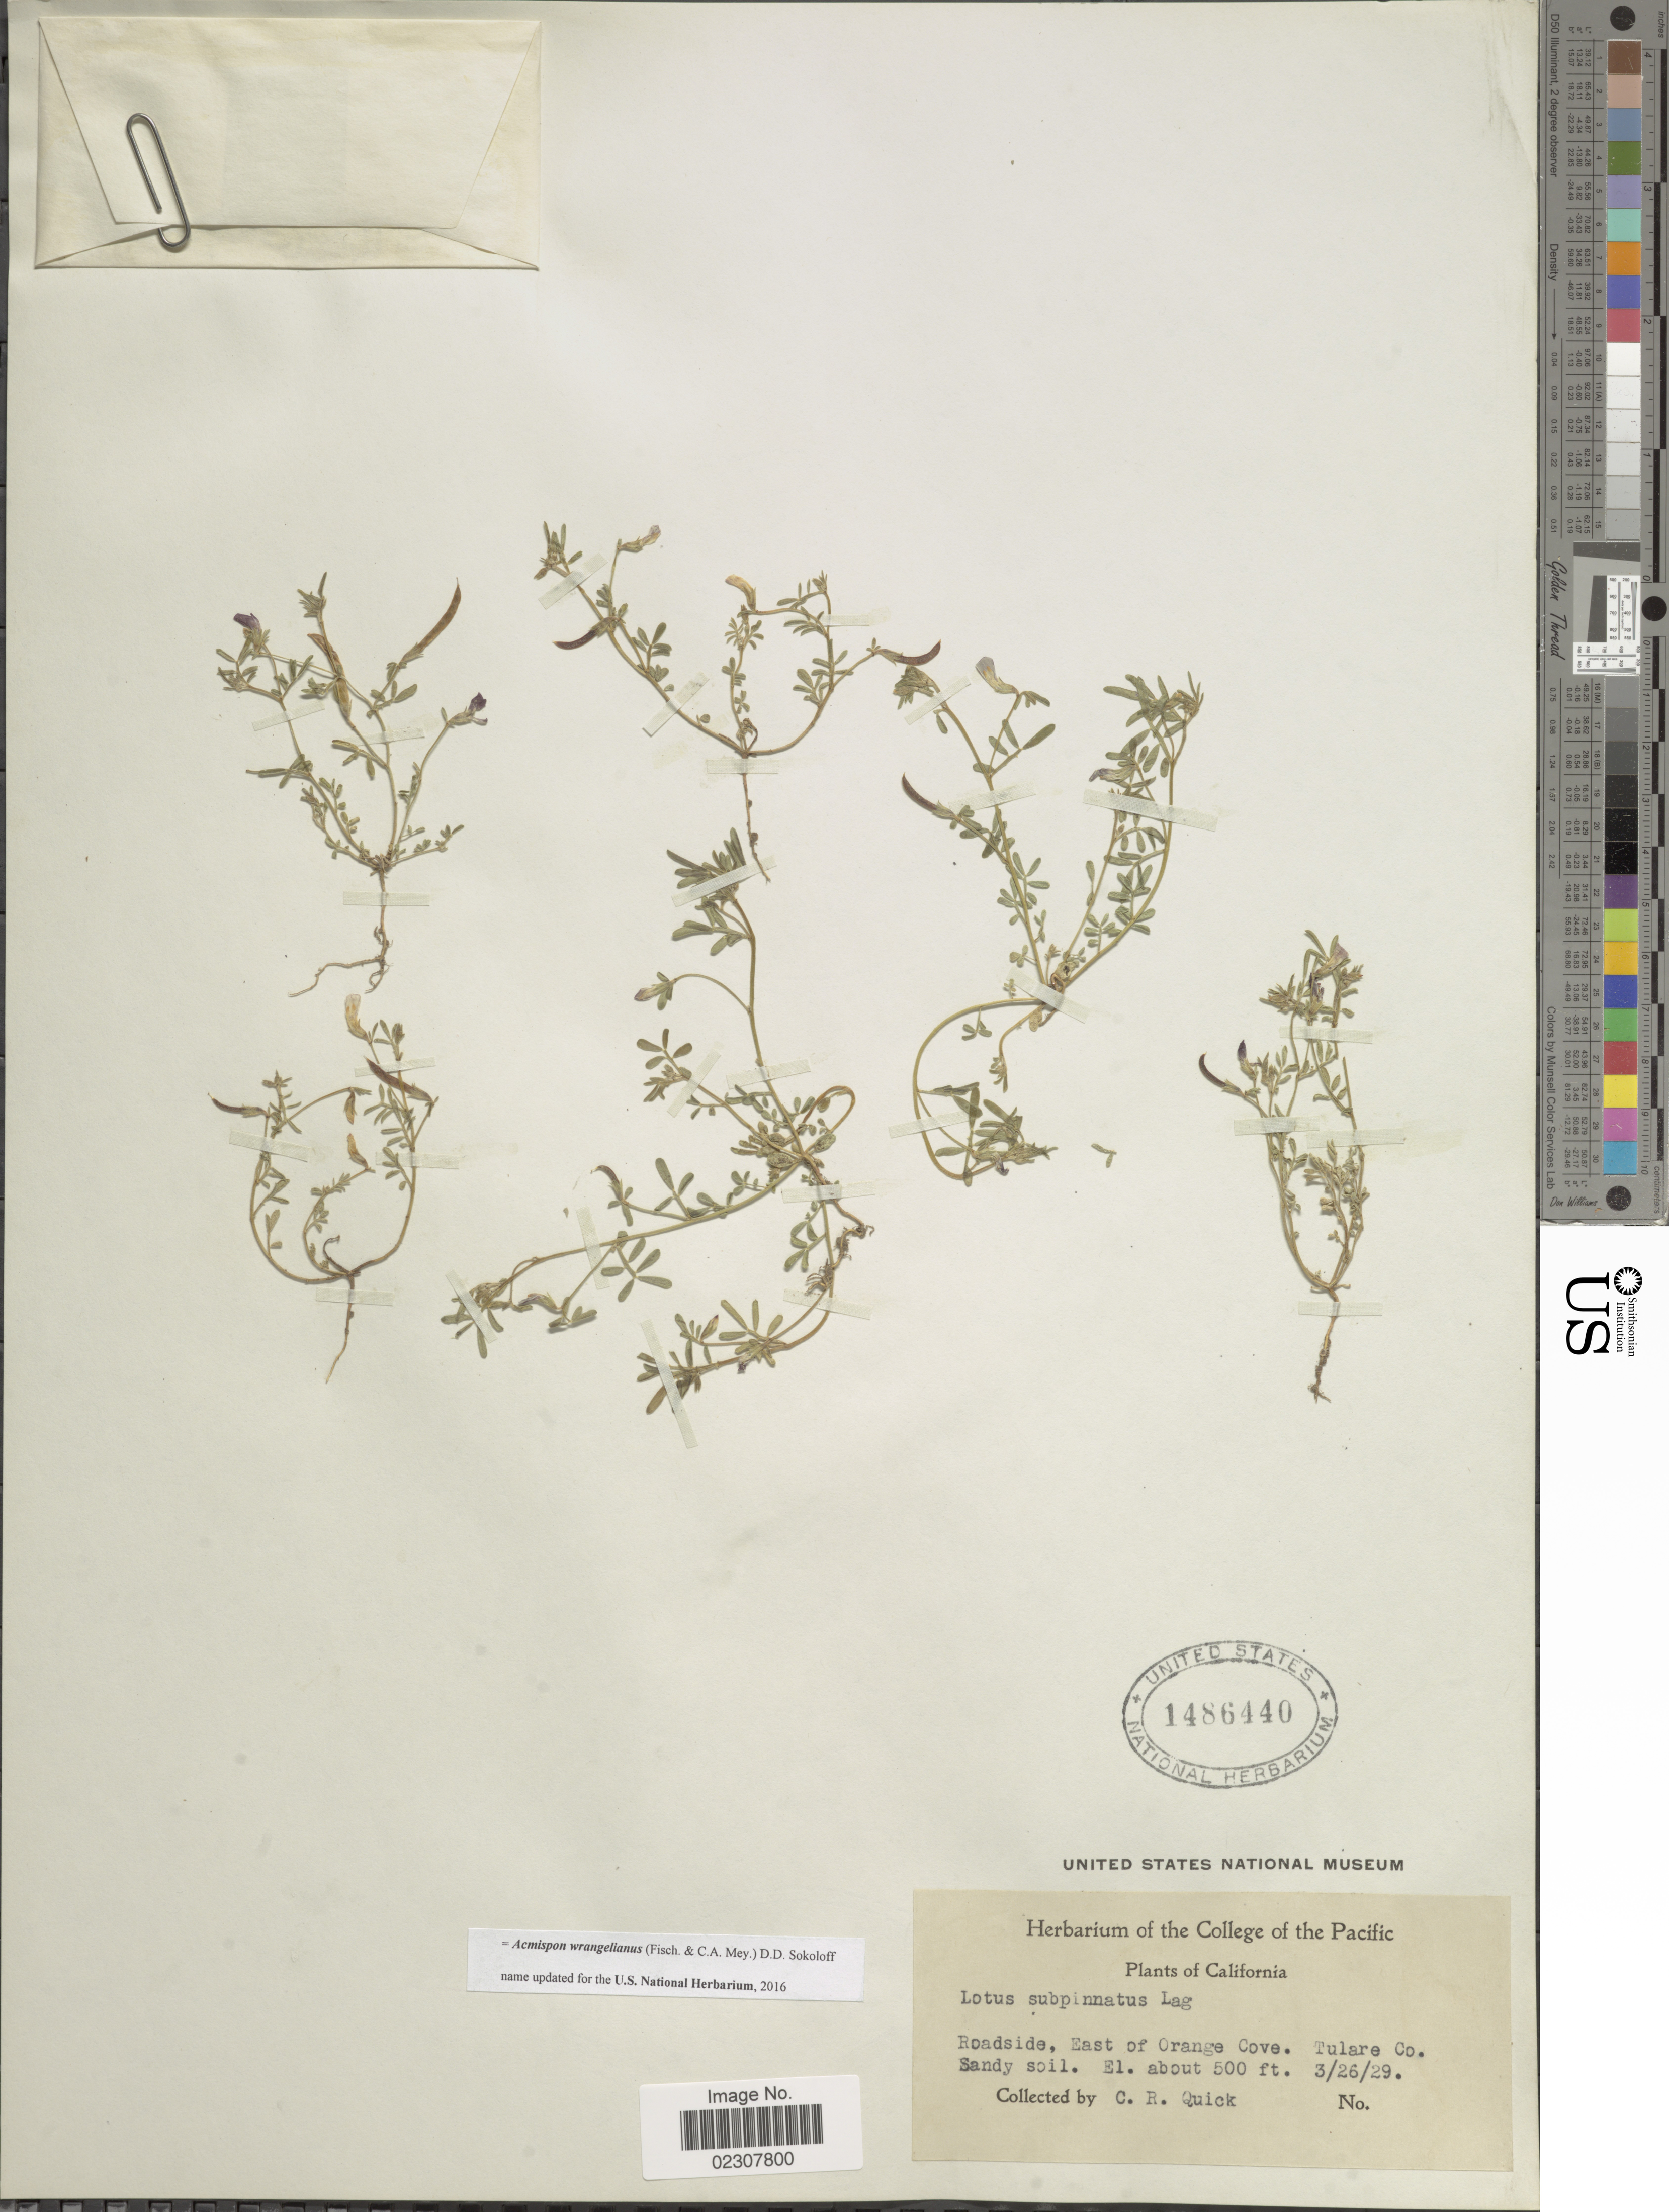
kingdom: Plantae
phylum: Tracheophyta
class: Magnoliopsida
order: Fabales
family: Fabaceae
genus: Acmispon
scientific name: Acmispon wrangelianus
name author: (Fisch. & C.A. Mey.) D.D. Sokoloff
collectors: C. Quick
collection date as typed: Transcribed d/m/y: 26/3/29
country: United States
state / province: California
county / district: Tulare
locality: Roadside, East of Orange Cove, Tulare Co. sandy soil.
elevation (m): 152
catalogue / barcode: US 1486440